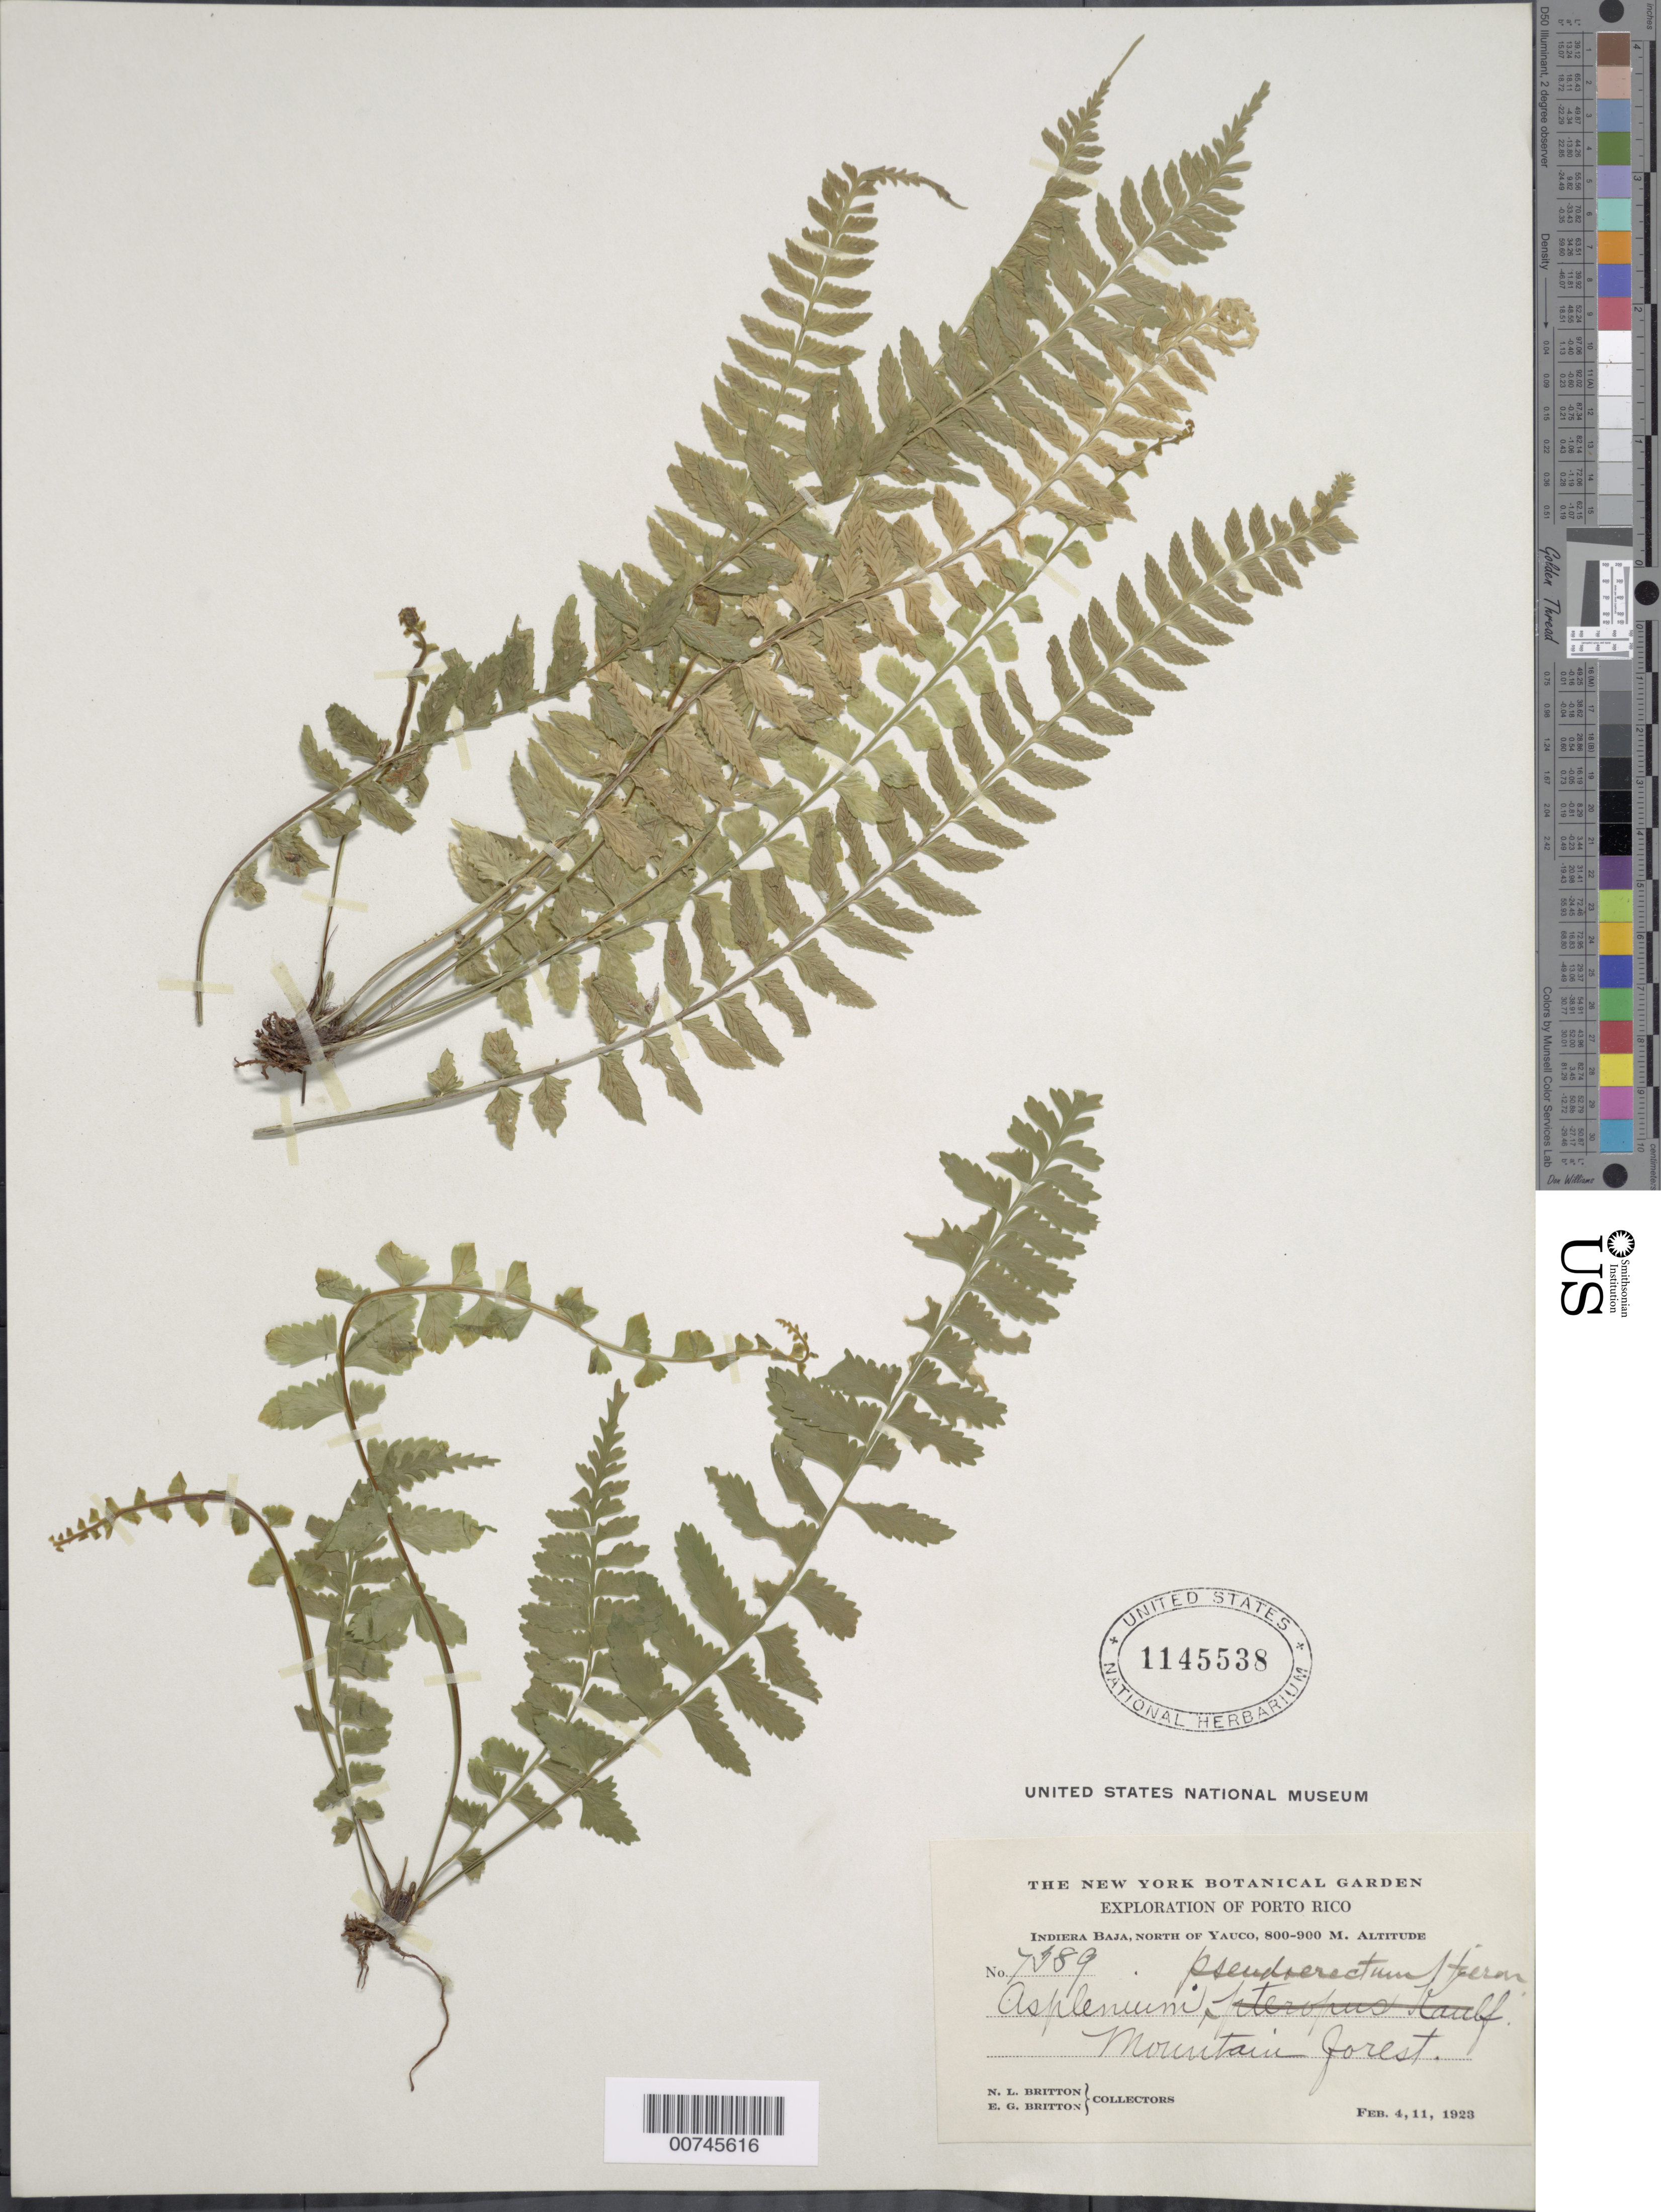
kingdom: Plantae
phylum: Tracheophyta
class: Polypodiopsida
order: Polypodiales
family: Aspleniaceae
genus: Asplenium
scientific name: Asplenium pteropus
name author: Kaulf.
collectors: N. Britton & E. G. Britton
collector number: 7389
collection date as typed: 04 Feb 1923 to 11 Feb 1923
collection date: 1923-02-04/1923-02-11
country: Puerto Rico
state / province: Yauco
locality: Indiera Baja, North of Yauco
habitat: Mountain forest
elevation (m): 800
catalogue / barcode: US 1145538